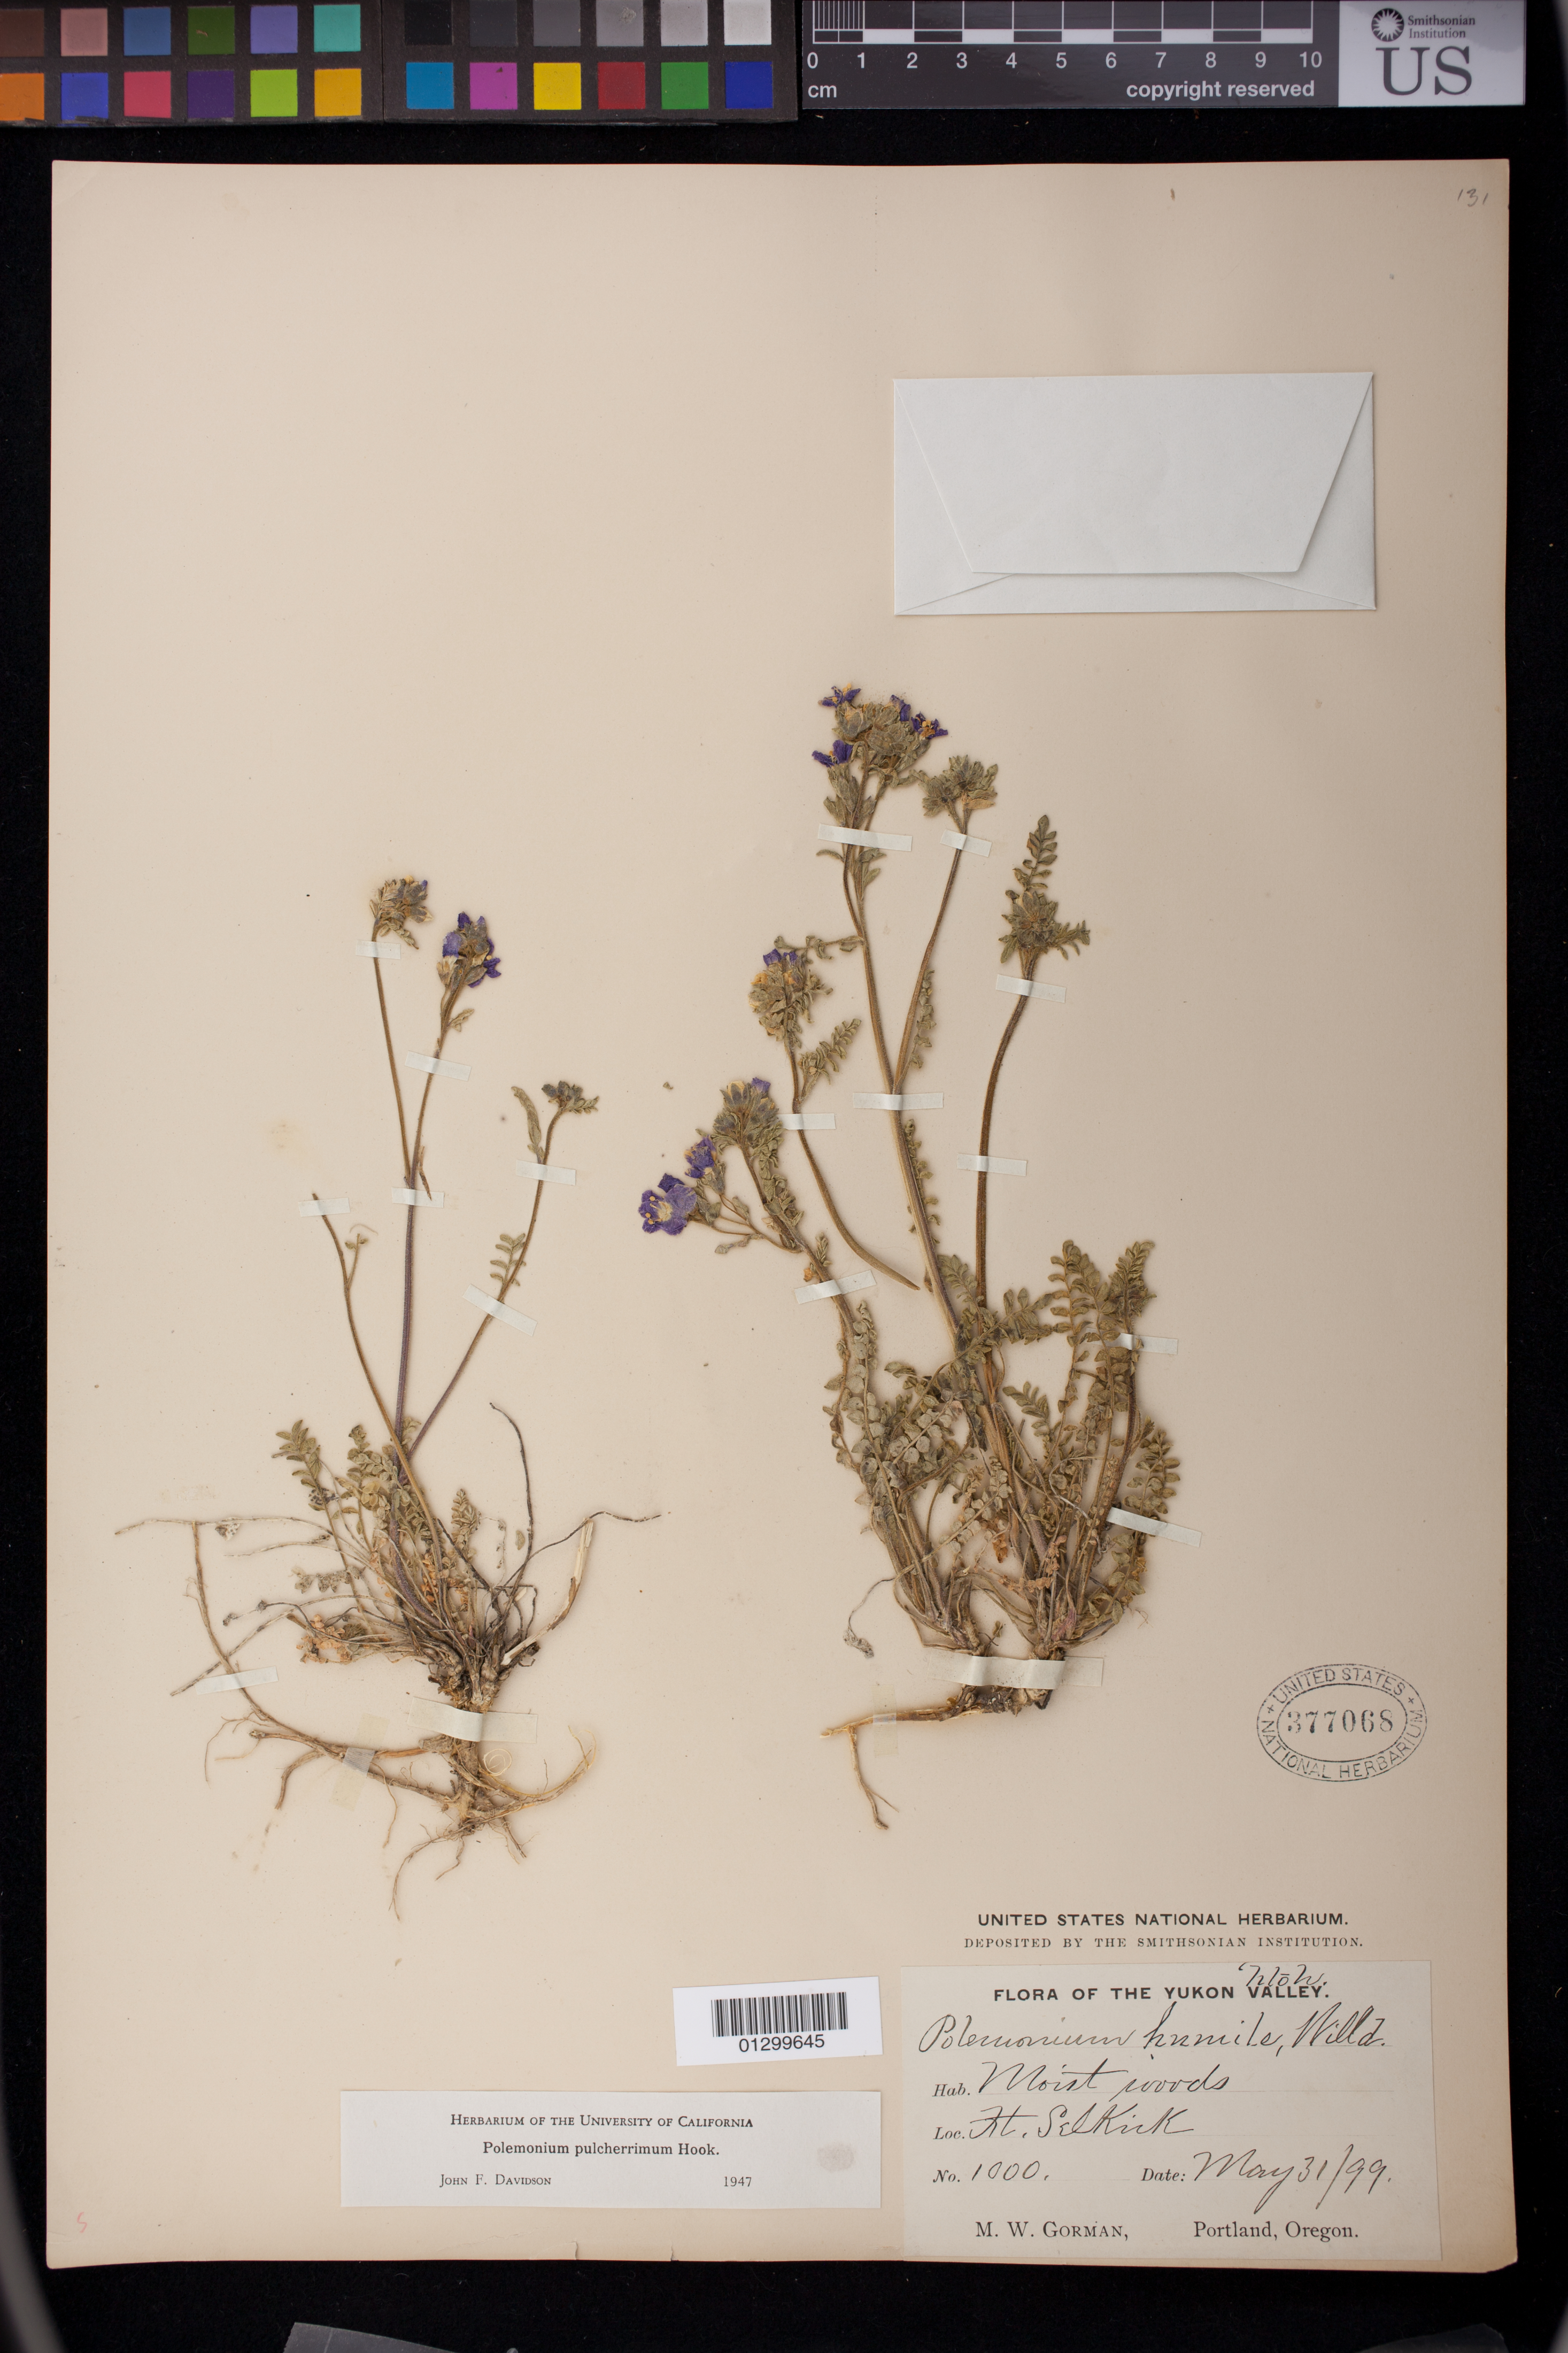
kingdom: Plantae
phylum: Tracheophyta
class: Magnoliopsida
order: Ericales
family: Polemoniaceae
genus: Polemonium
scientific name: Polemonium pulcherrimum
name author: Hook.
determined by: Davidson, J. F.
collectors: M. W. Gorman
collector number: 1000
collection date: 1899-05-31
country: Canada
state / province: Yukon Territory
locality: Fort Selkirk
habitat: Moist woods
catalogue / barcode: US 377068